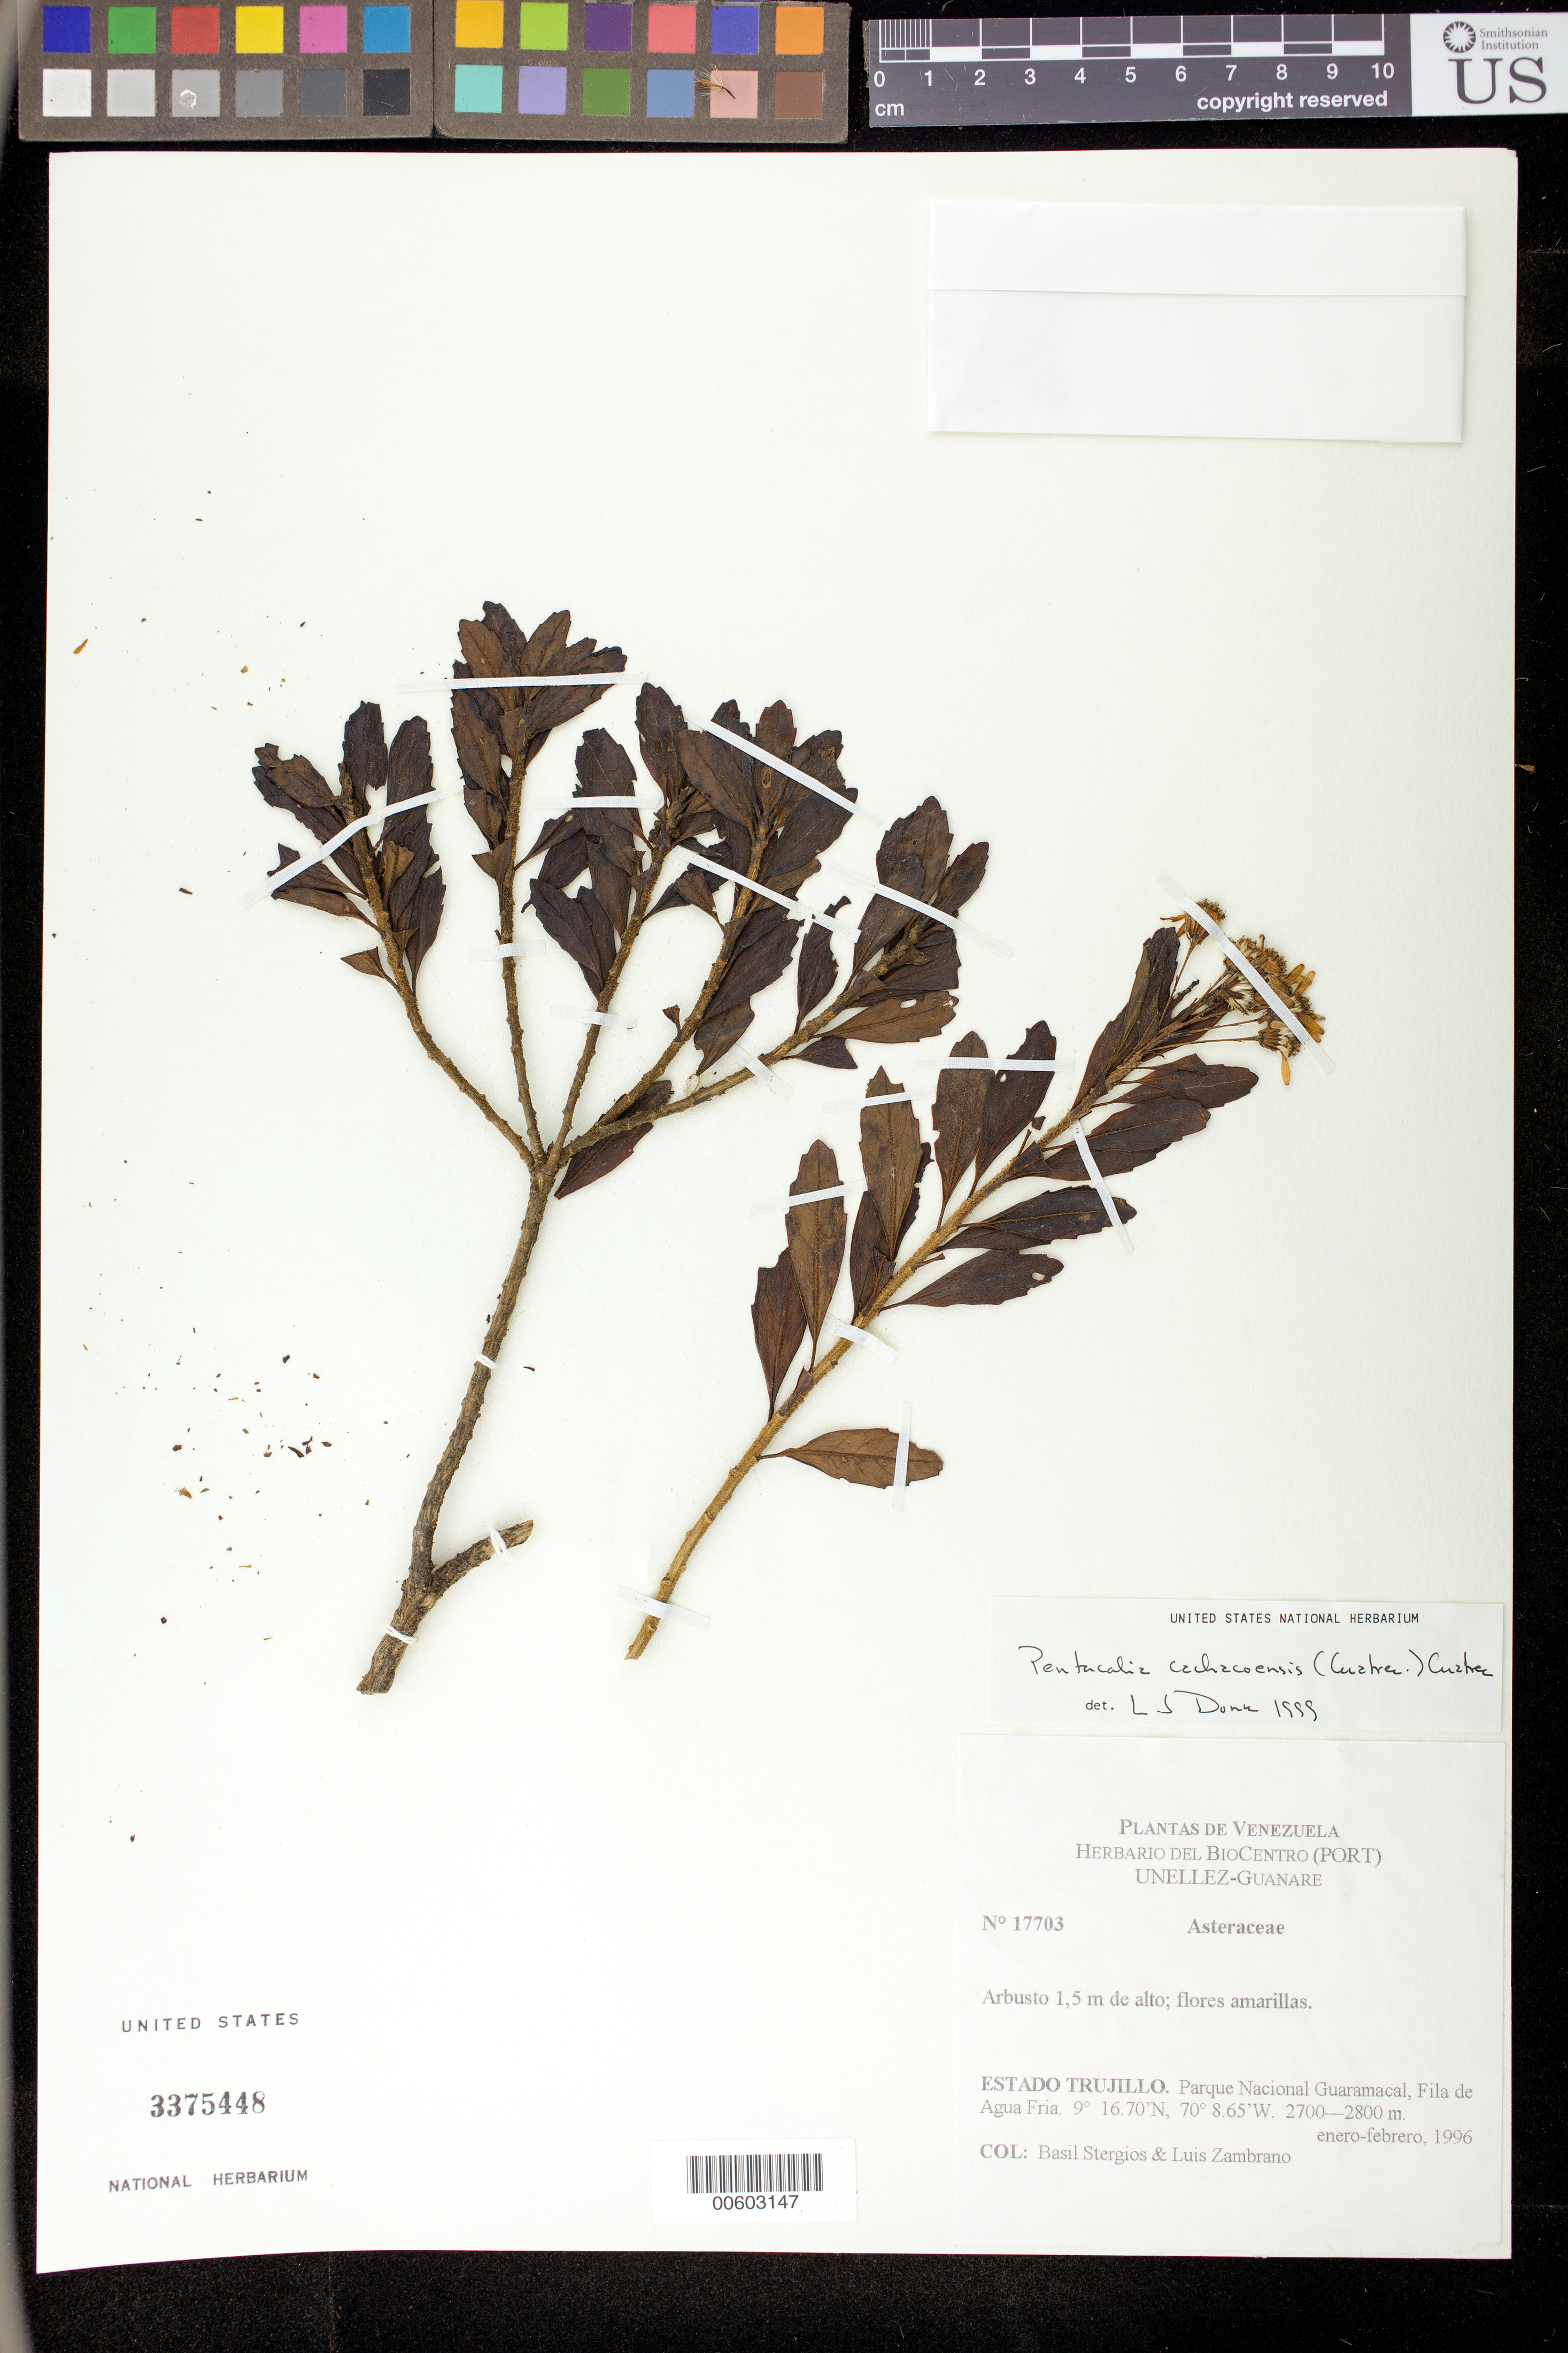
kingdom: Plantae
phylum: Tracheophyta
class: Magnoliopsida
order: Asterales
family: Asteraceae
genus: Pentacalia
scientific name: Pentacalia cachacoensis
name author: (Cuatrec.) Cuatrec.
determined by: Dorr, L. J., (BOT), Smithsonian Institution - National Museum of Natural History (UNITED STATES)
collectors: B. G. Stergios & L. Zambrano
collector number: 17703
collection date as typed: Jan 1996 to -- Feb 1996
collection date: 1996-01/1996-02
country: Venezuela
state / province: Trujillo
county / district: Boconó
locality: Parque Nacional Guaramacal, Fila de Agua Fria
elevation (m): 2700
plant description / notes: PORT, US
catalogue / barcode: US 3375448